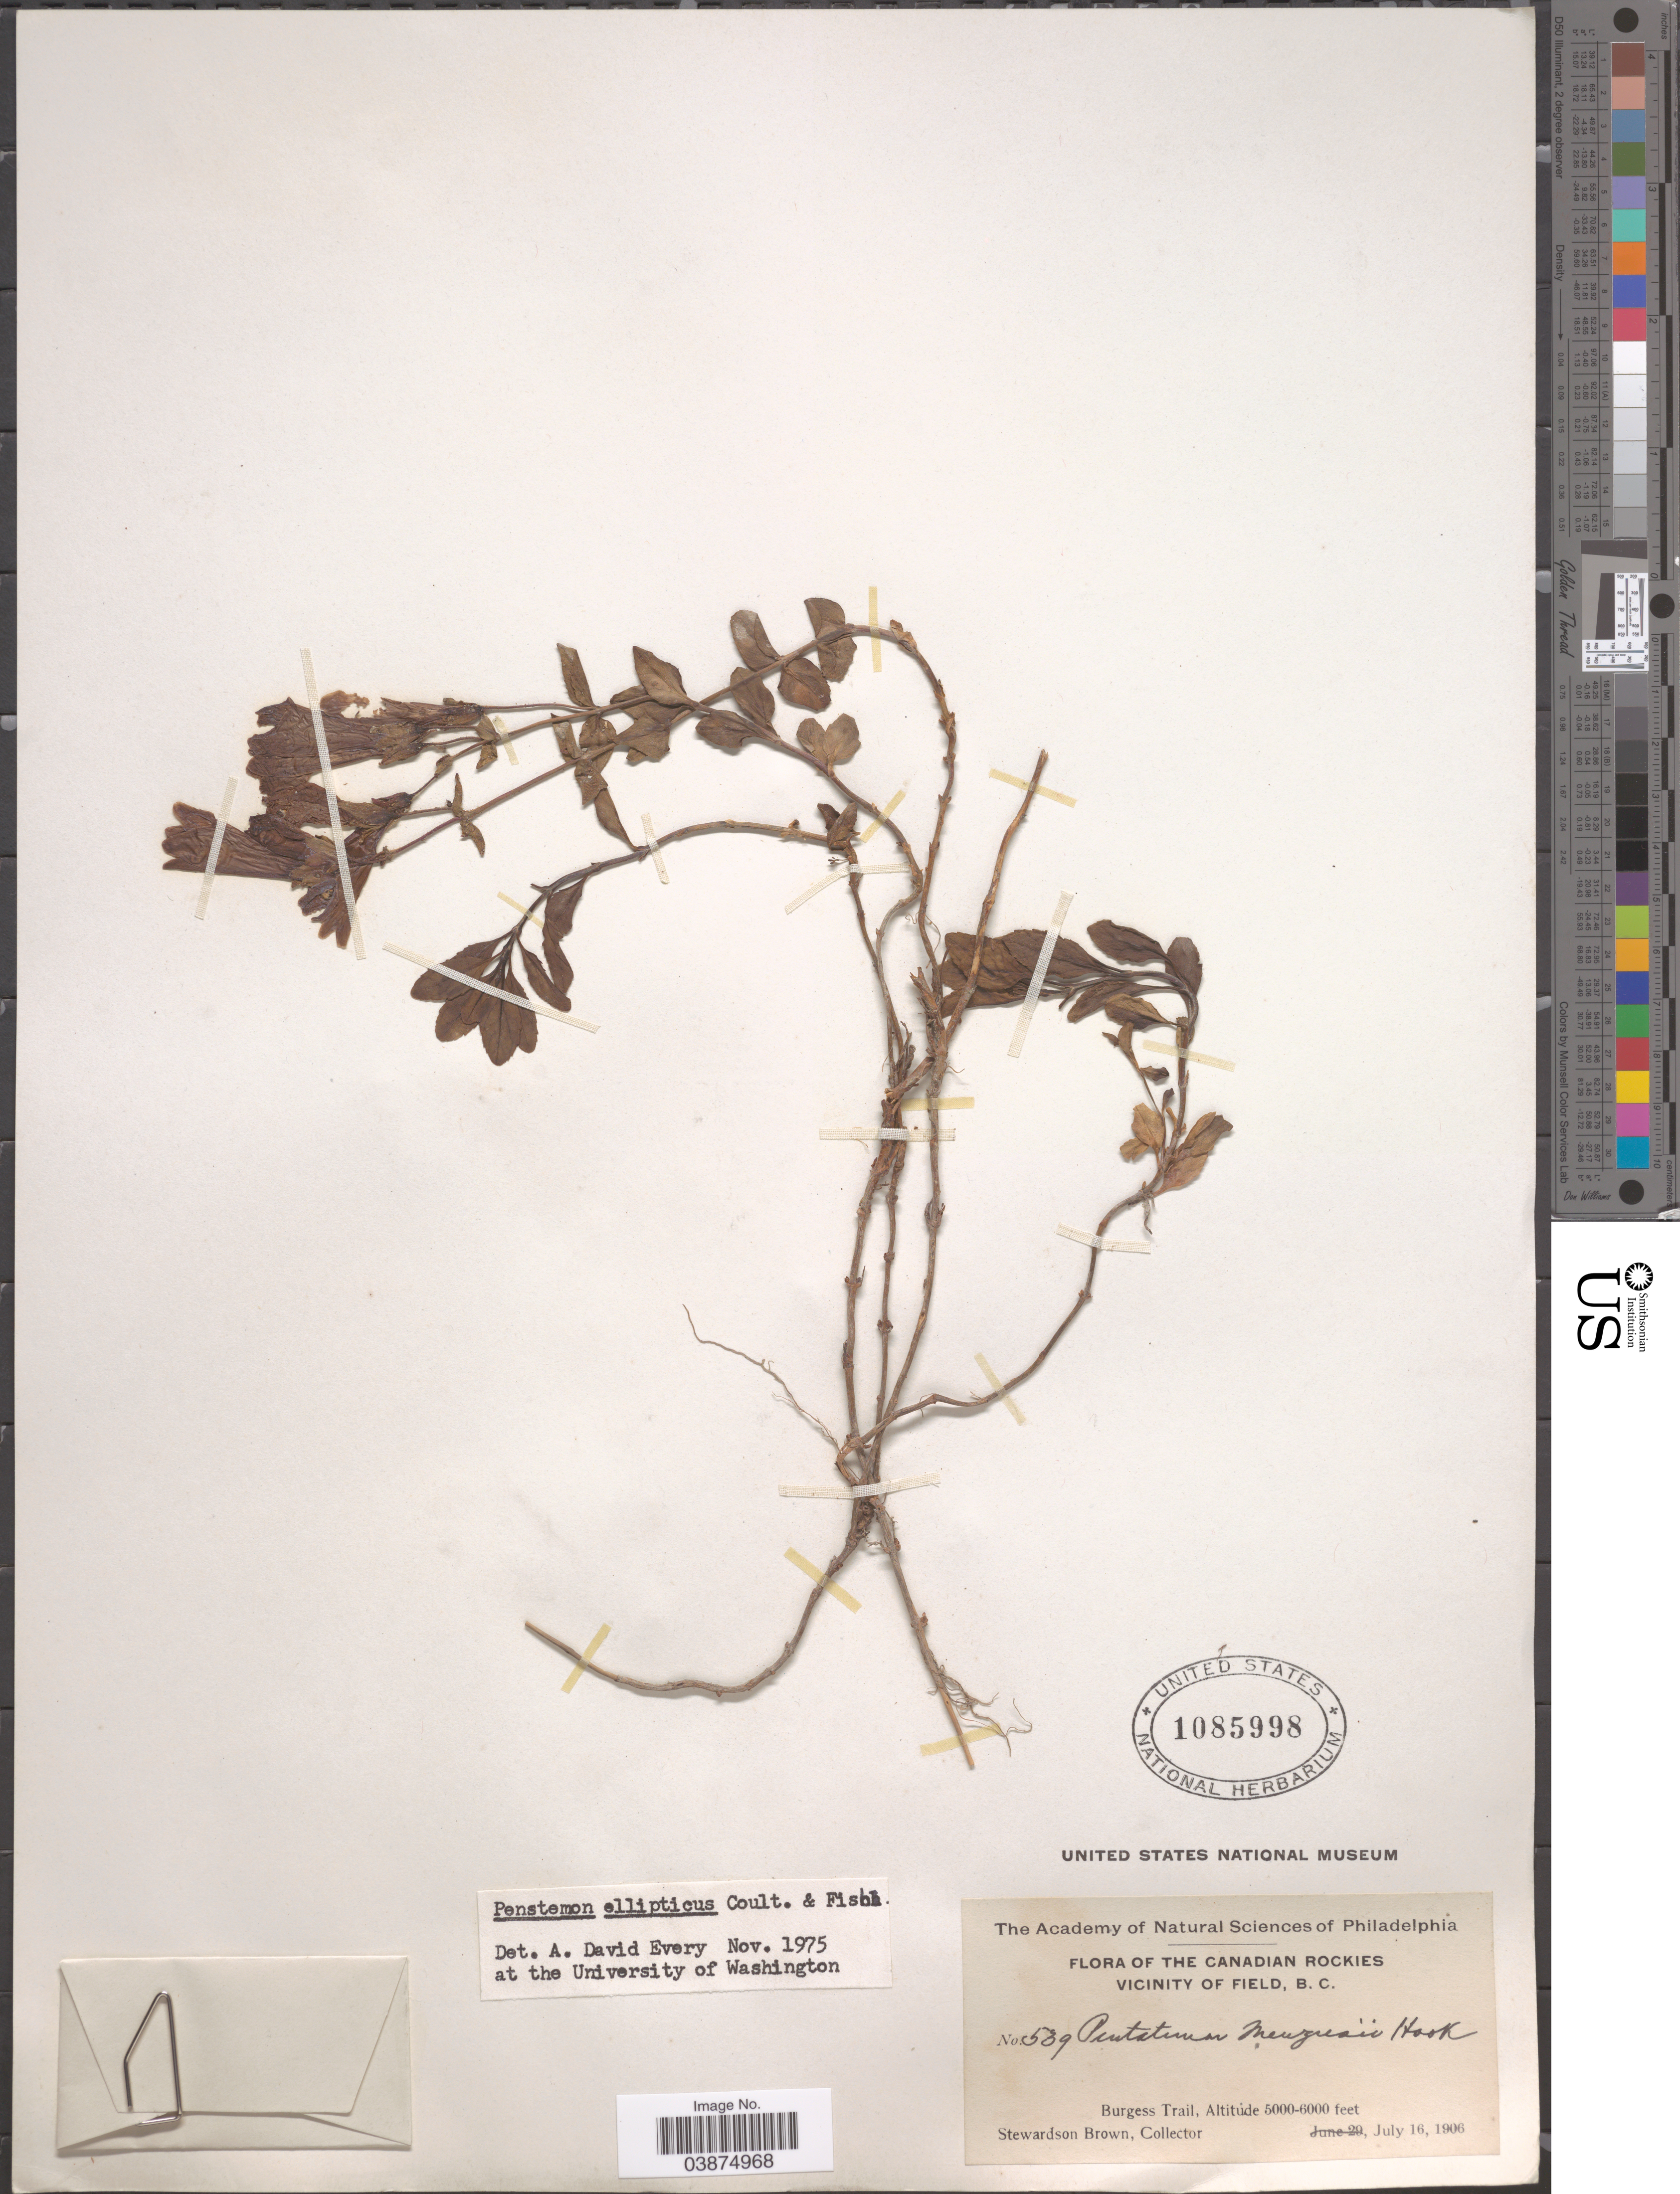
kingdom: Plantae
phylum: Tracheophyta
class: Magnoliopsida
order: Lamiales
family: Plantaginaceae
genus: Penstemon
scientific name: Penstemon ellipticus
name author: Greene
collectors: S. Brown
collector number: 539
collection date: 1906-07-16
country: Canada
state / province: British Columbia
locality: The Canadian Rockies, Vicinity of Field. Burgess Trail.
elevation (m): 1524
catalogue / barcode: US 1085998